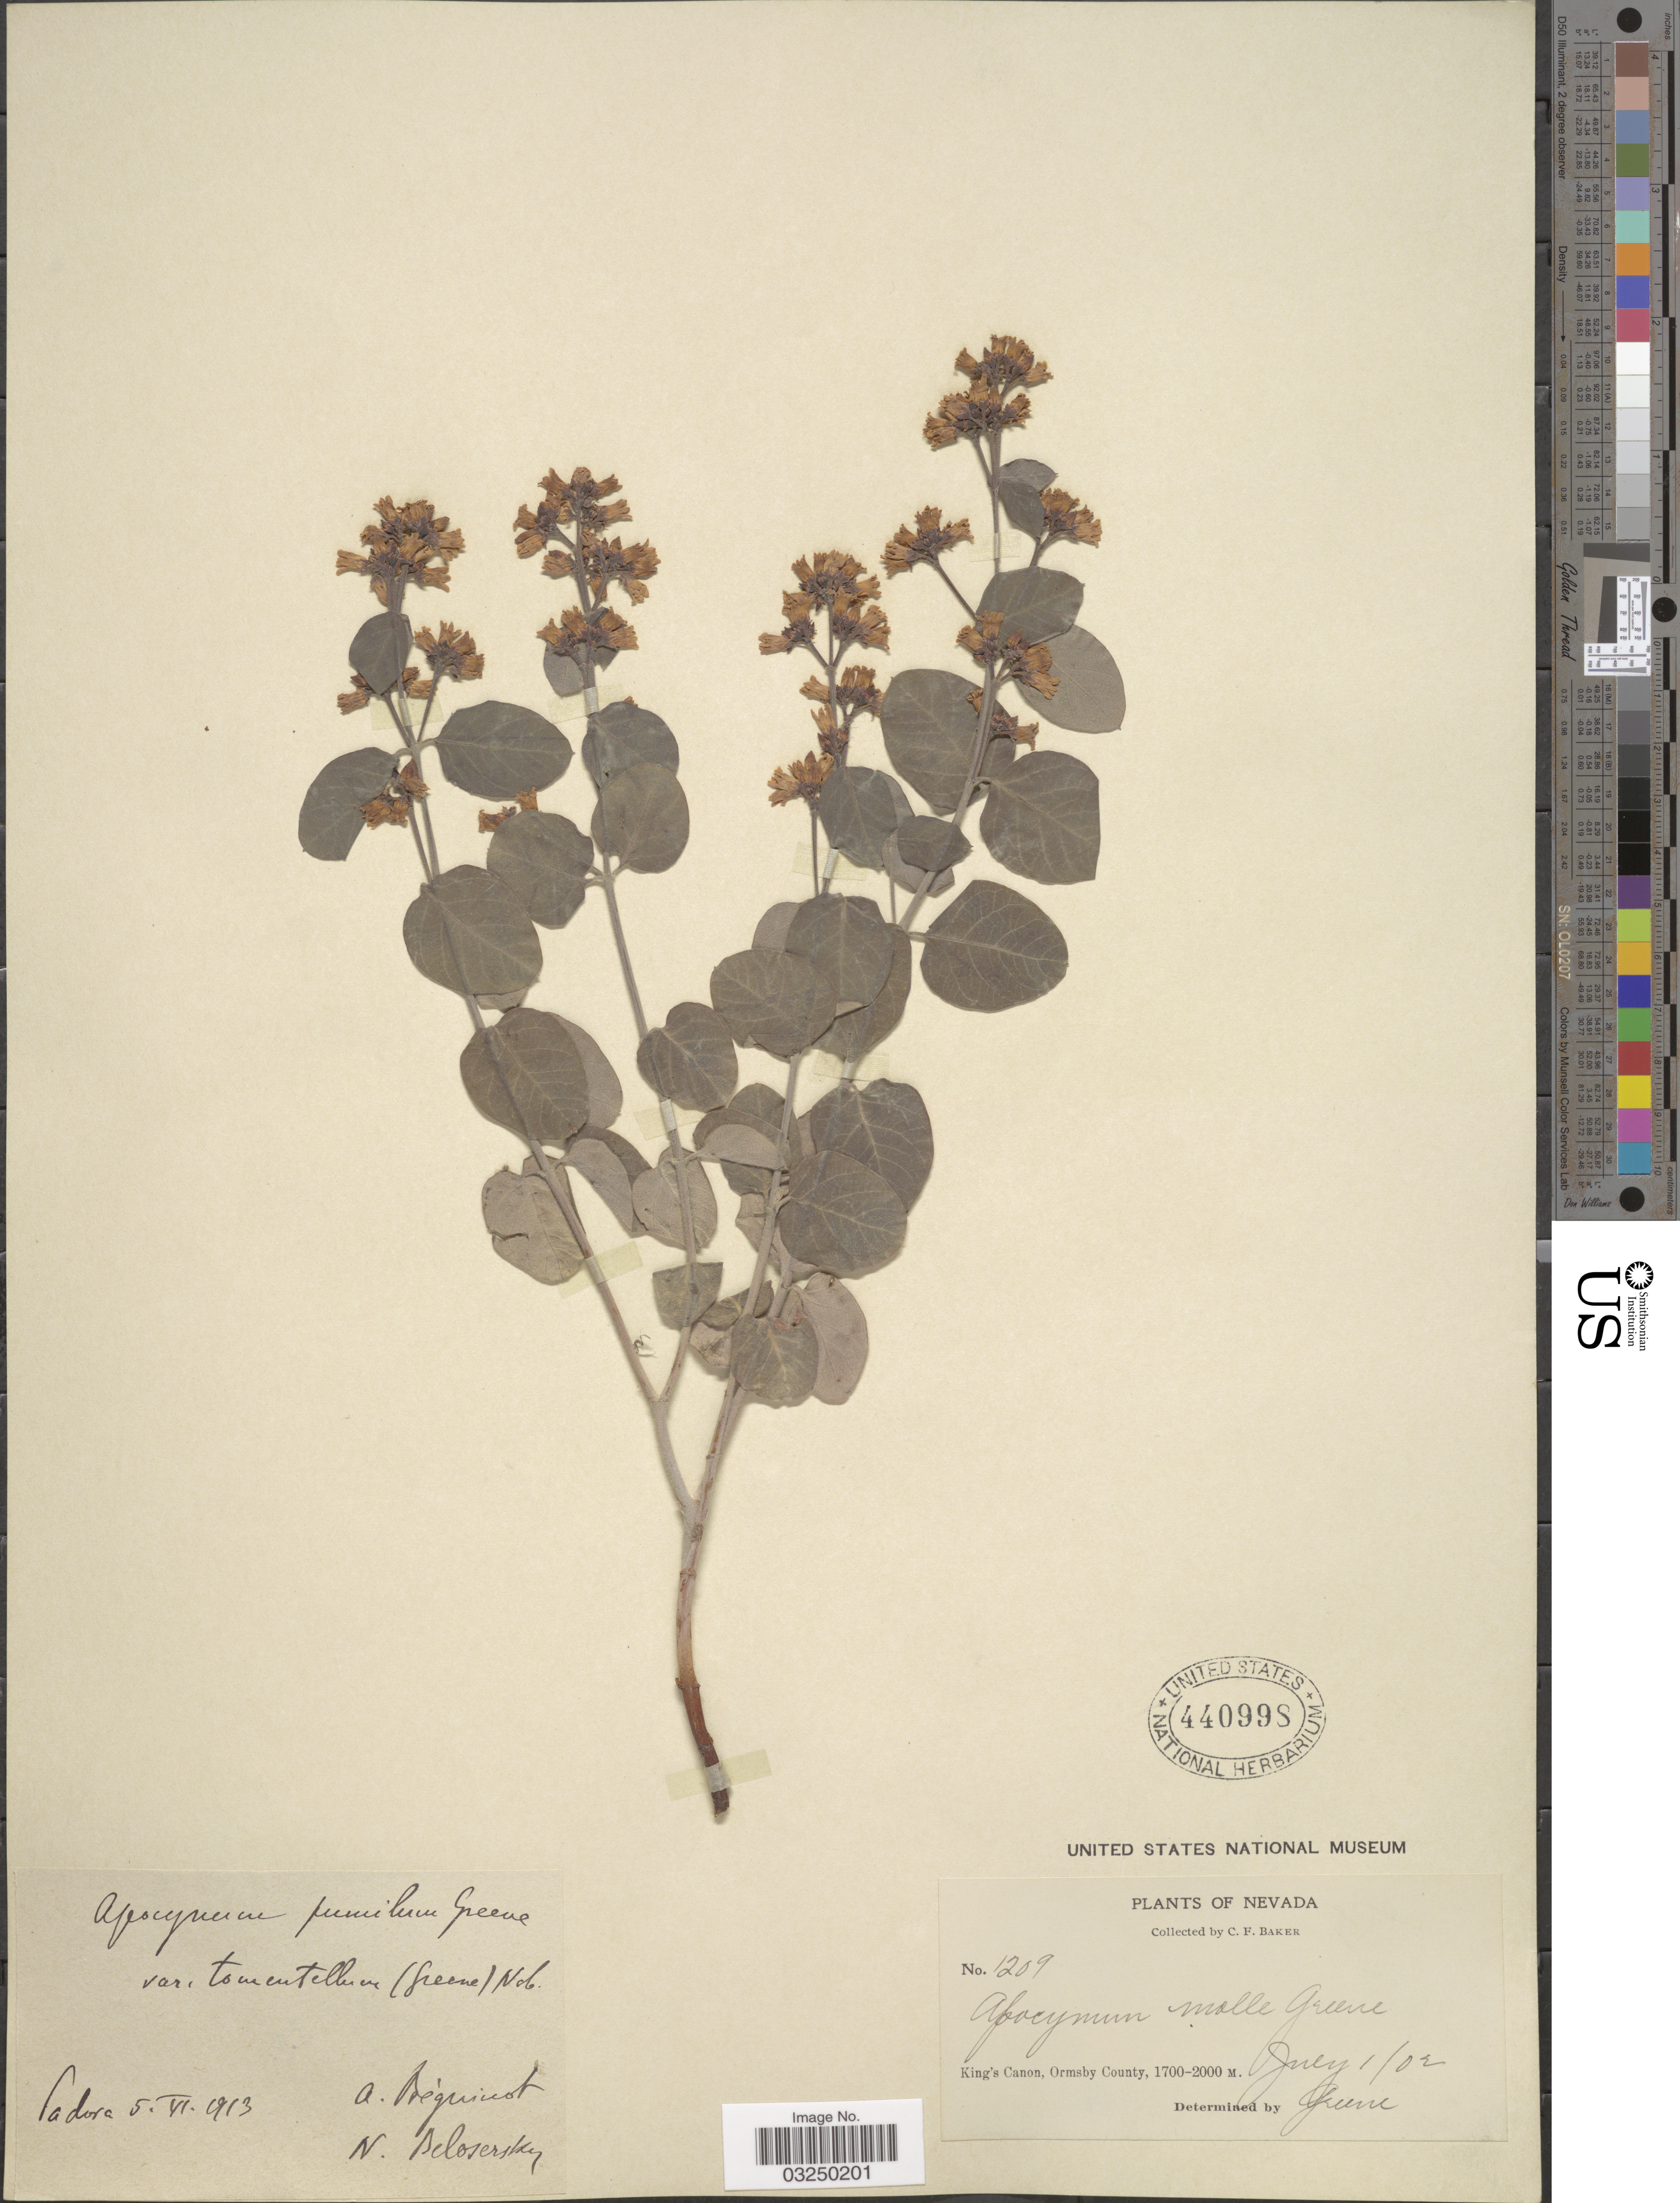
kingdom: Plantae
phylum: Tracheophyta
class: Magnoliopsida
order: Gentianales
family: Apocynaceae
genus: Apocynum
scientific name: Apocynum tomentellum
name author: Greene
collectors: C. F. Baker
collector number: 1209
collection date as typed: Transcribed d/m/y: 1/7/2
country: United States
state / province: Nevada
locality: King's Canon, Ormsby County.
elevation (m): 1700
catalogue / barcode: US 440998